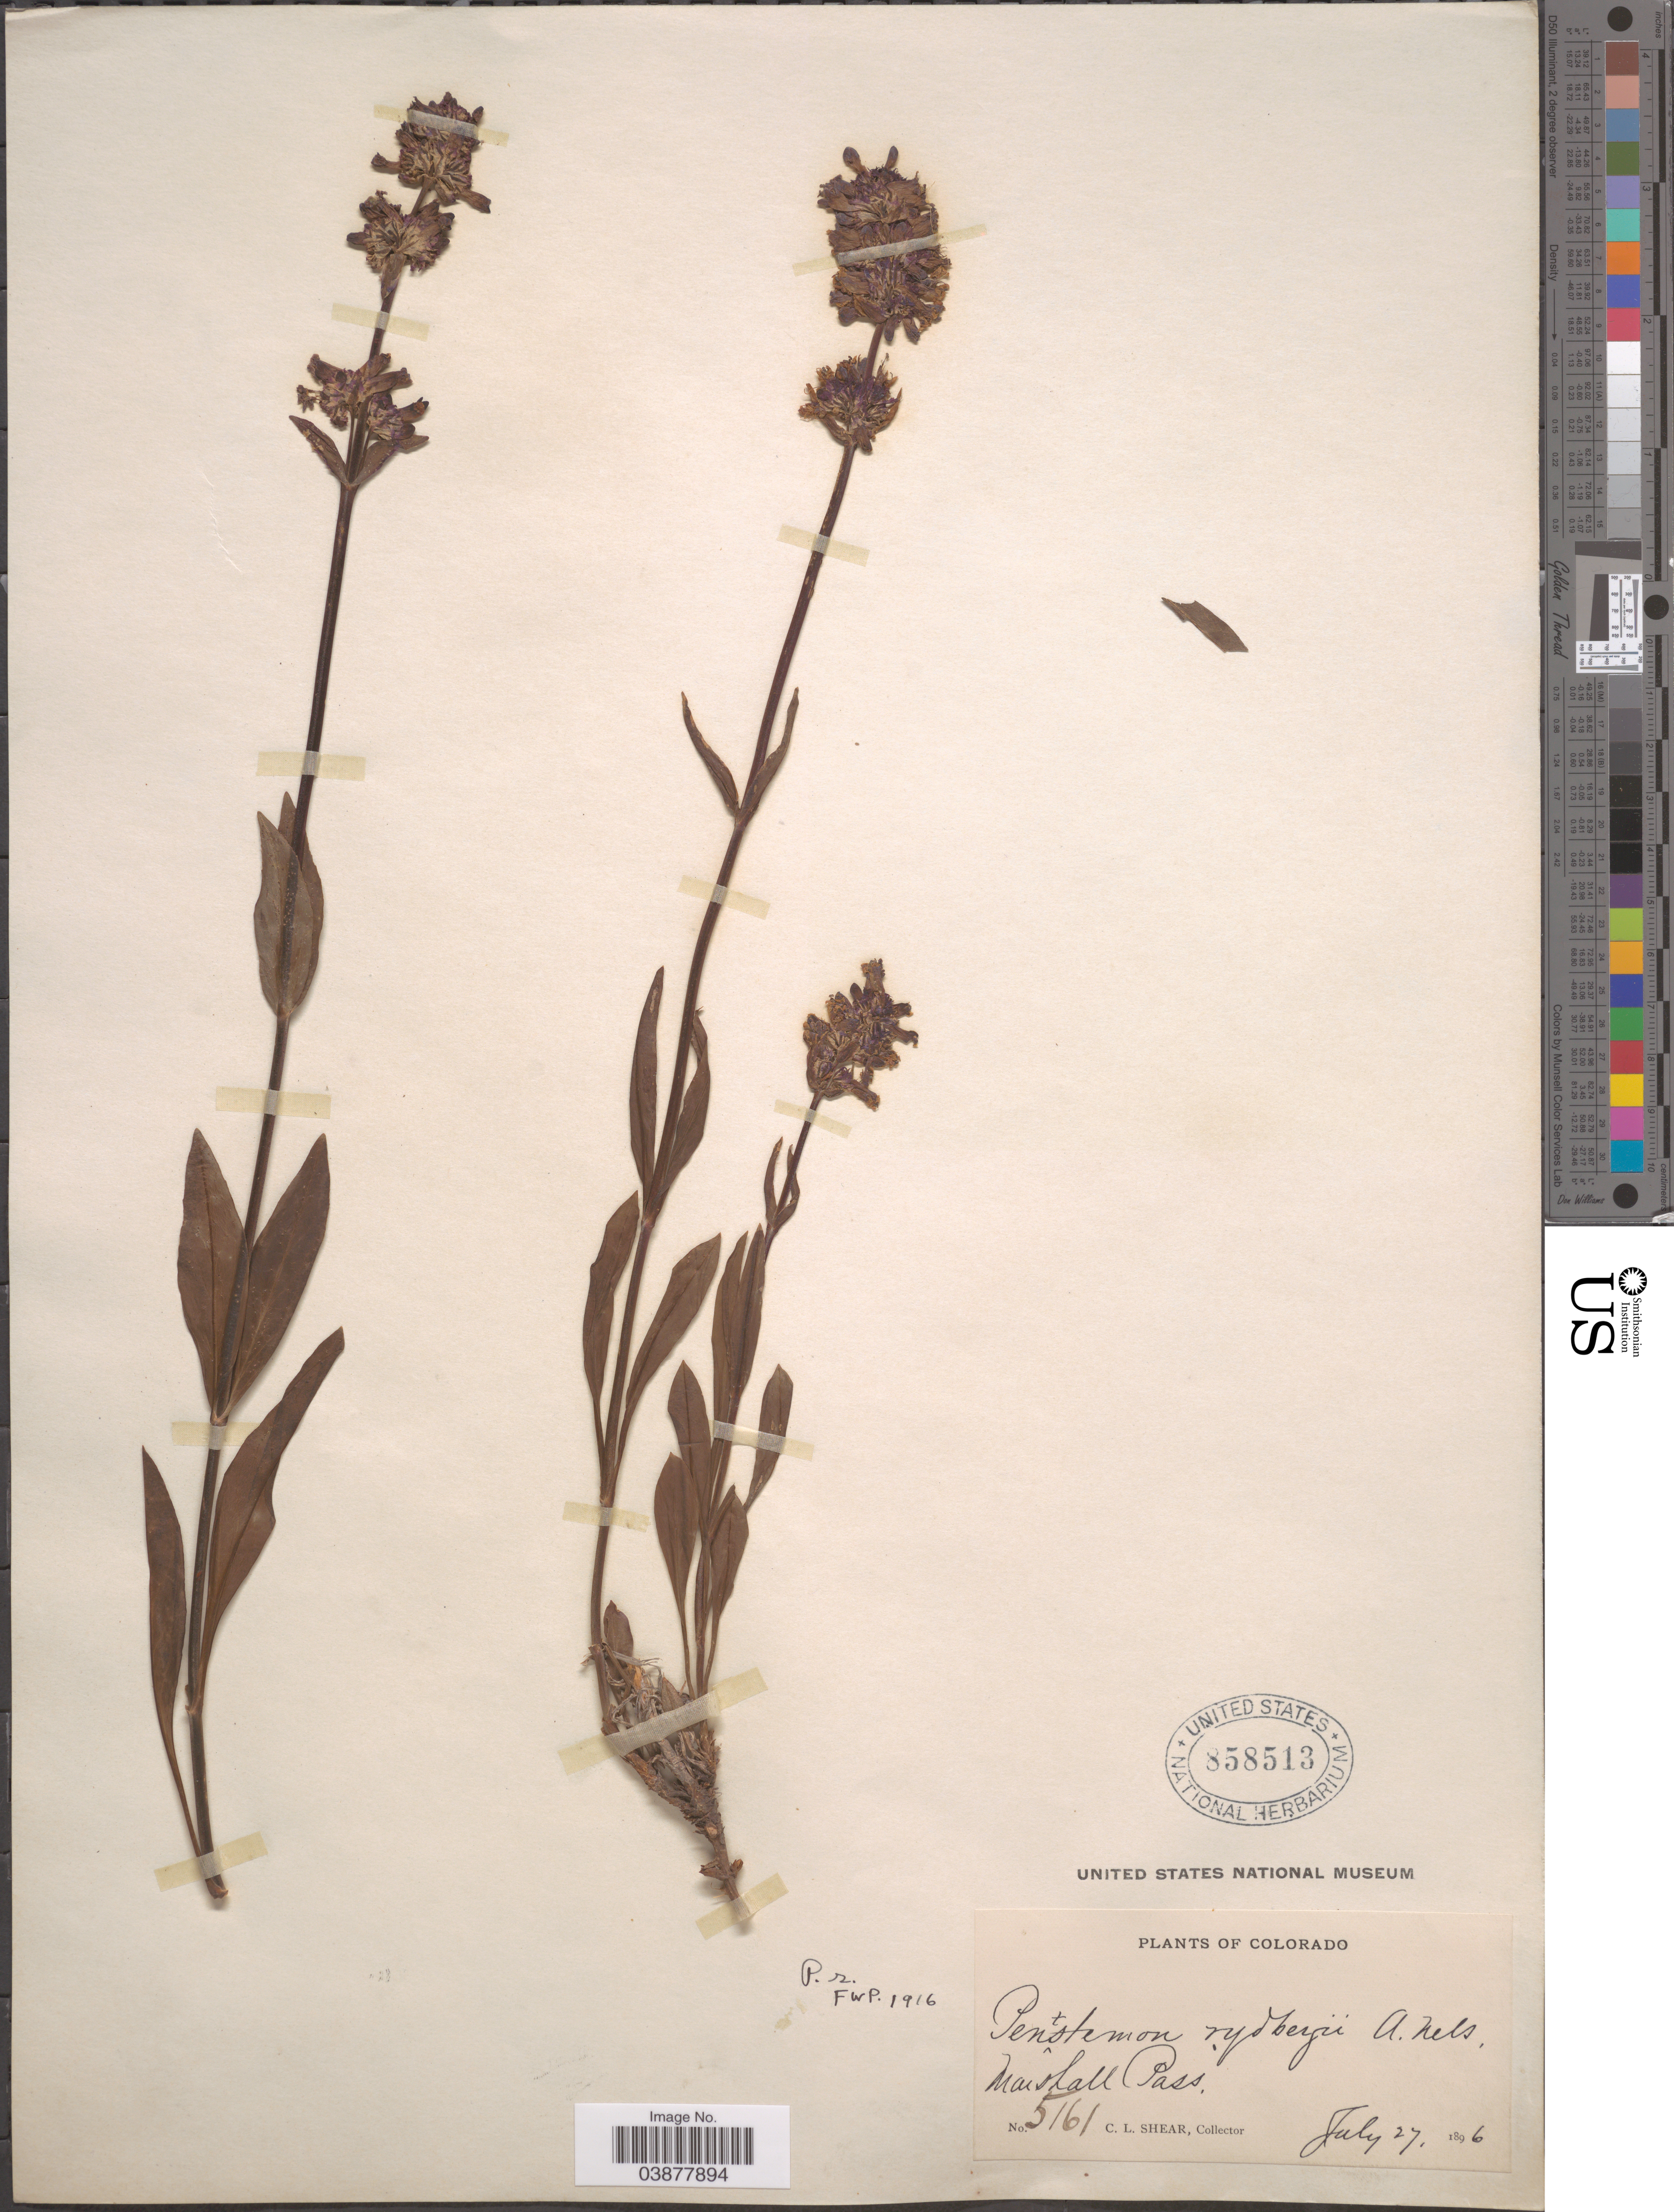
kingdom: Plantae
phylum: Tracheophyta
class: Magnoliopsida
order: Lamiales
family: Plantaginaceae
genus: Penstemon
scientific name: Penstemon rydbergii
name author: A. Nelson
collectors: C. L. Shear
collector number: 5161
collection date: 1896-07-27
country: United States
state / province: Colorado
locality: Marshall Pass.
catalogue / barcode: US 858513